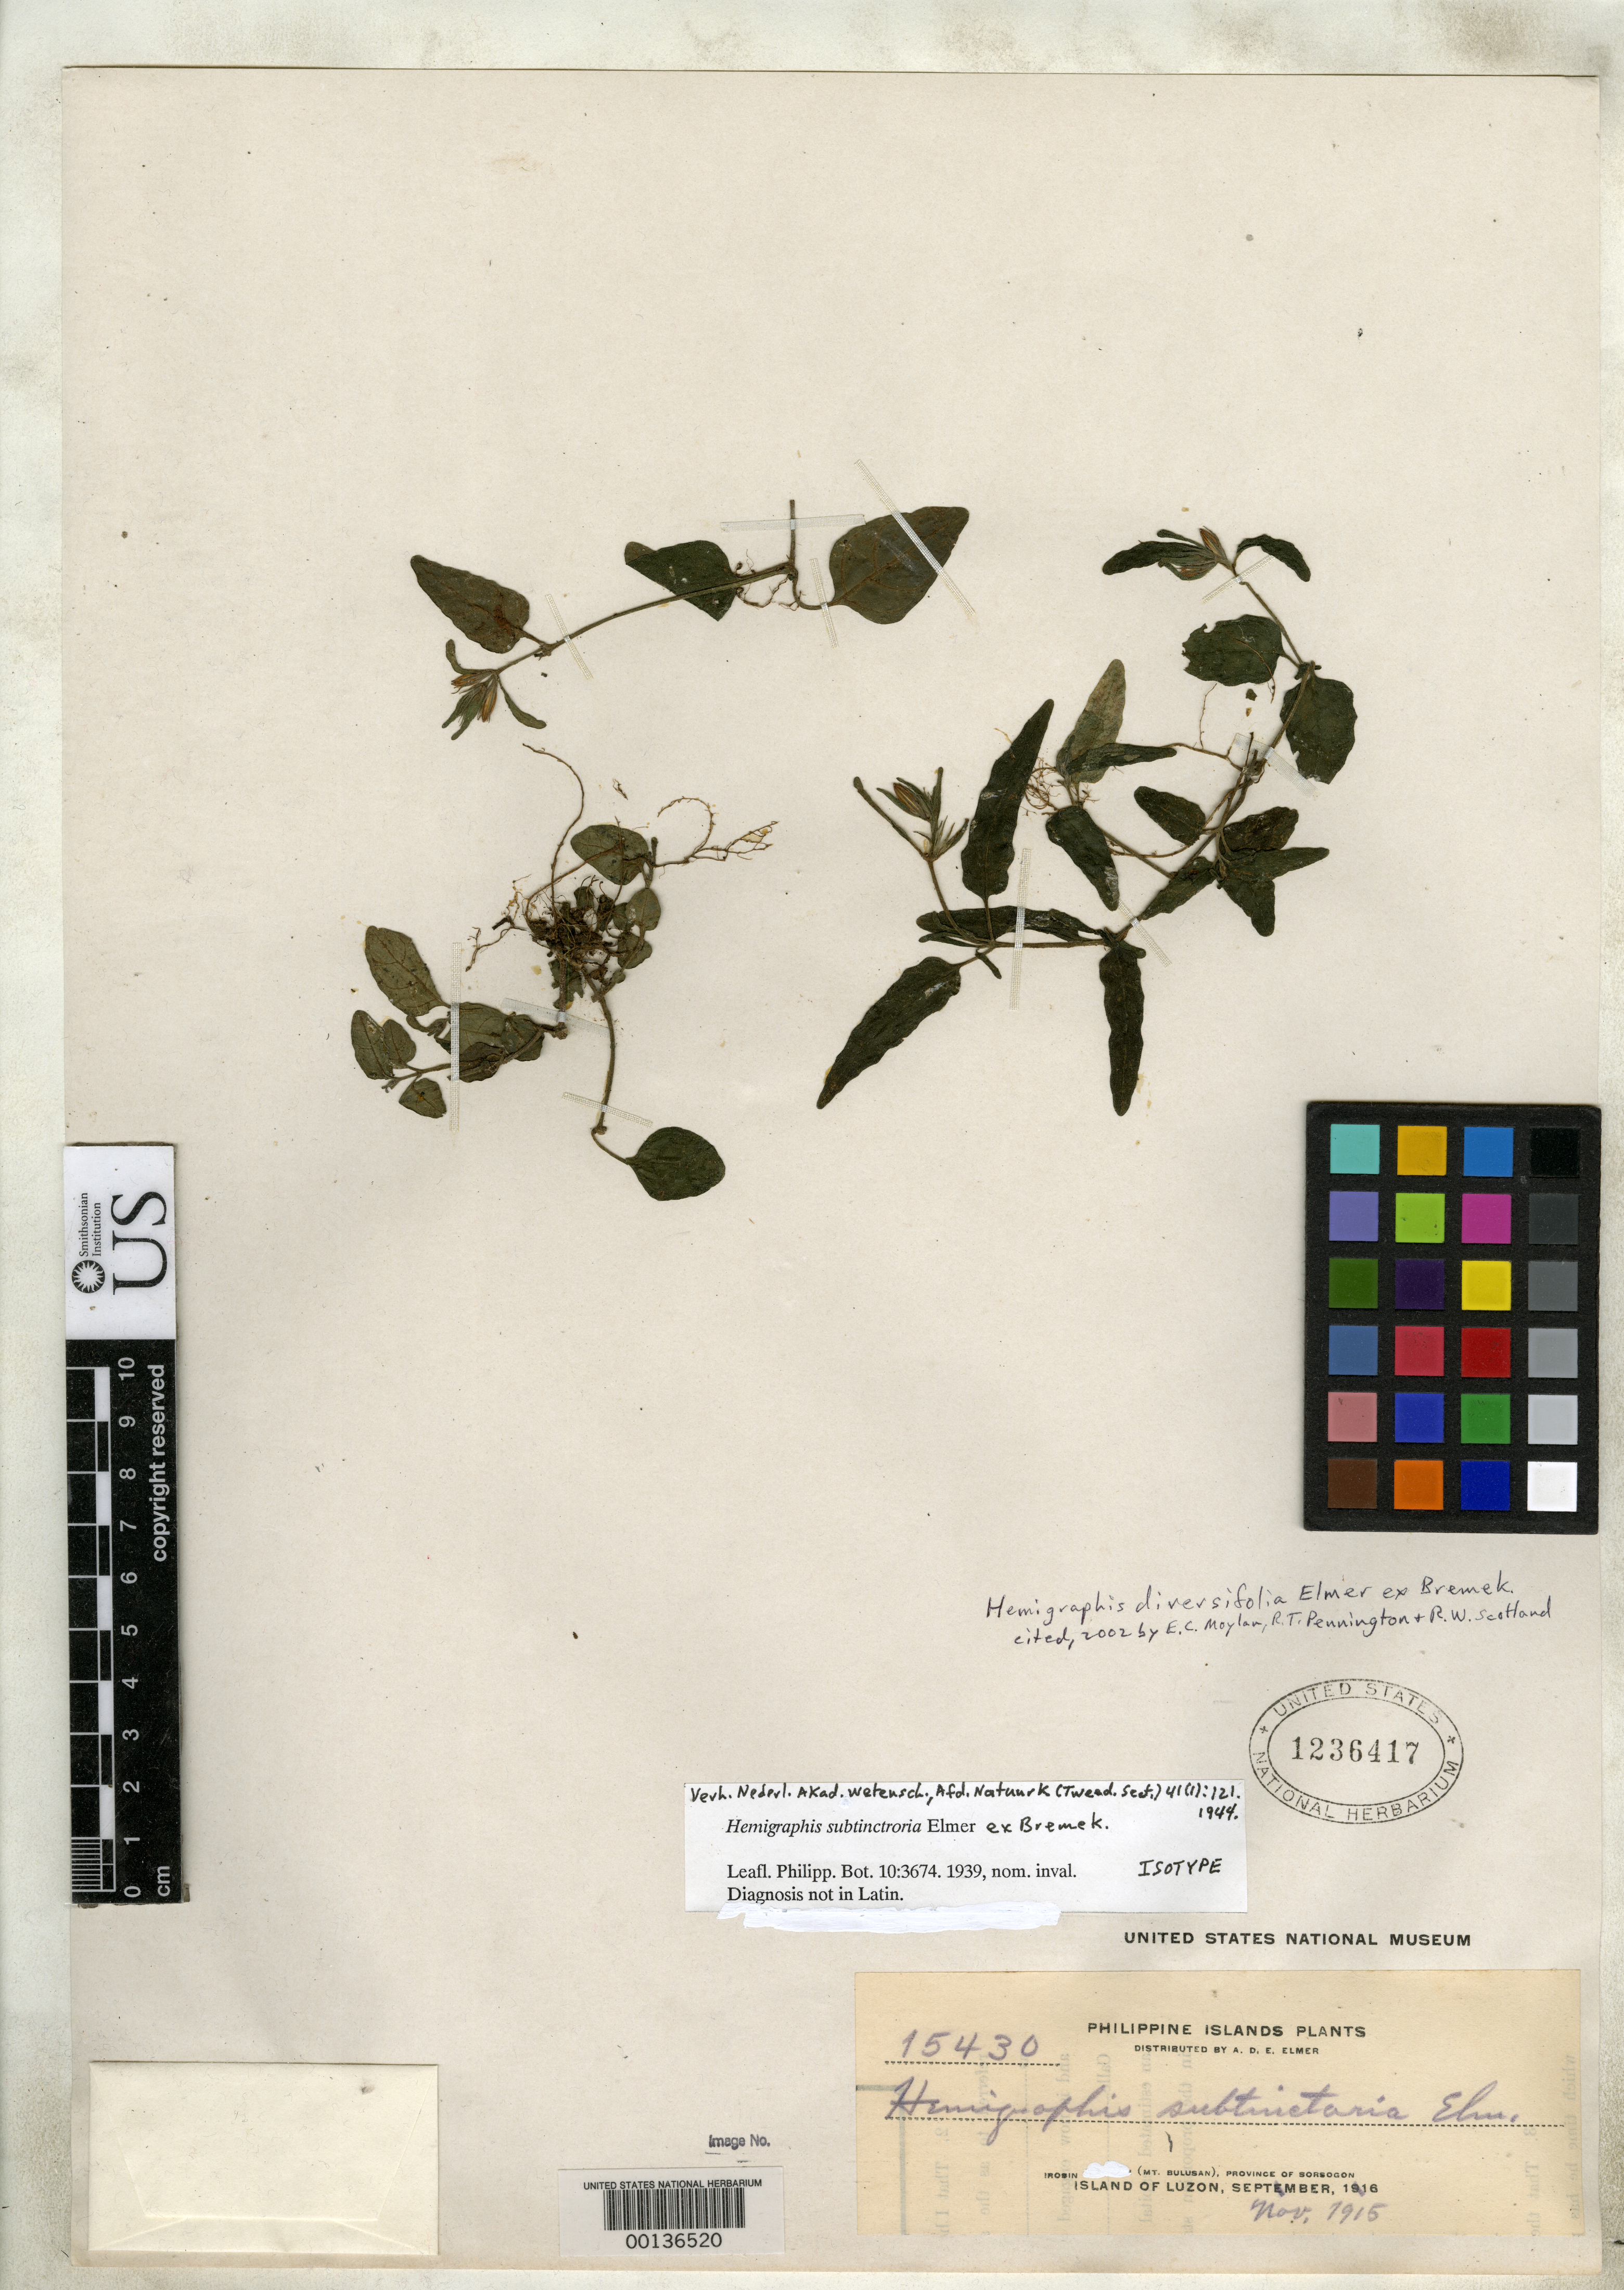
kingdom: Plantae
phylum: Tracheophyta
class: Magnoliopsida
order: Lamiales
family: Acanthaceae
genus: Hemigraphis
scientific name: Hemigraphis subtinctoria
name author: Elmer ex Bremek.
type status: Isotype; Voucher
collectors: A. D. E. Elmer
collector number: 15430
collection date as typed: Nov 1915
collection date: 1915-11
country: Philippines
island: Luzon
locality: Irosin (Mt. Bulusan), Province of Sorsogon, Island of Luzon.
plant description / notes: Cited 2002 by E.C. Moylan, R.T. Pennington & R.W. Scotland.; Also an isotype of Hemigraphis subtinctoria Elmer ex Bremek.; Cited 2002 by E.C. Moylan, R.T. Pennington & R.W. Scotland.; Also an isotype of Hemigraphis subtinctoria Elmer, nom. inval.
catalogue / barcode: US 1236417